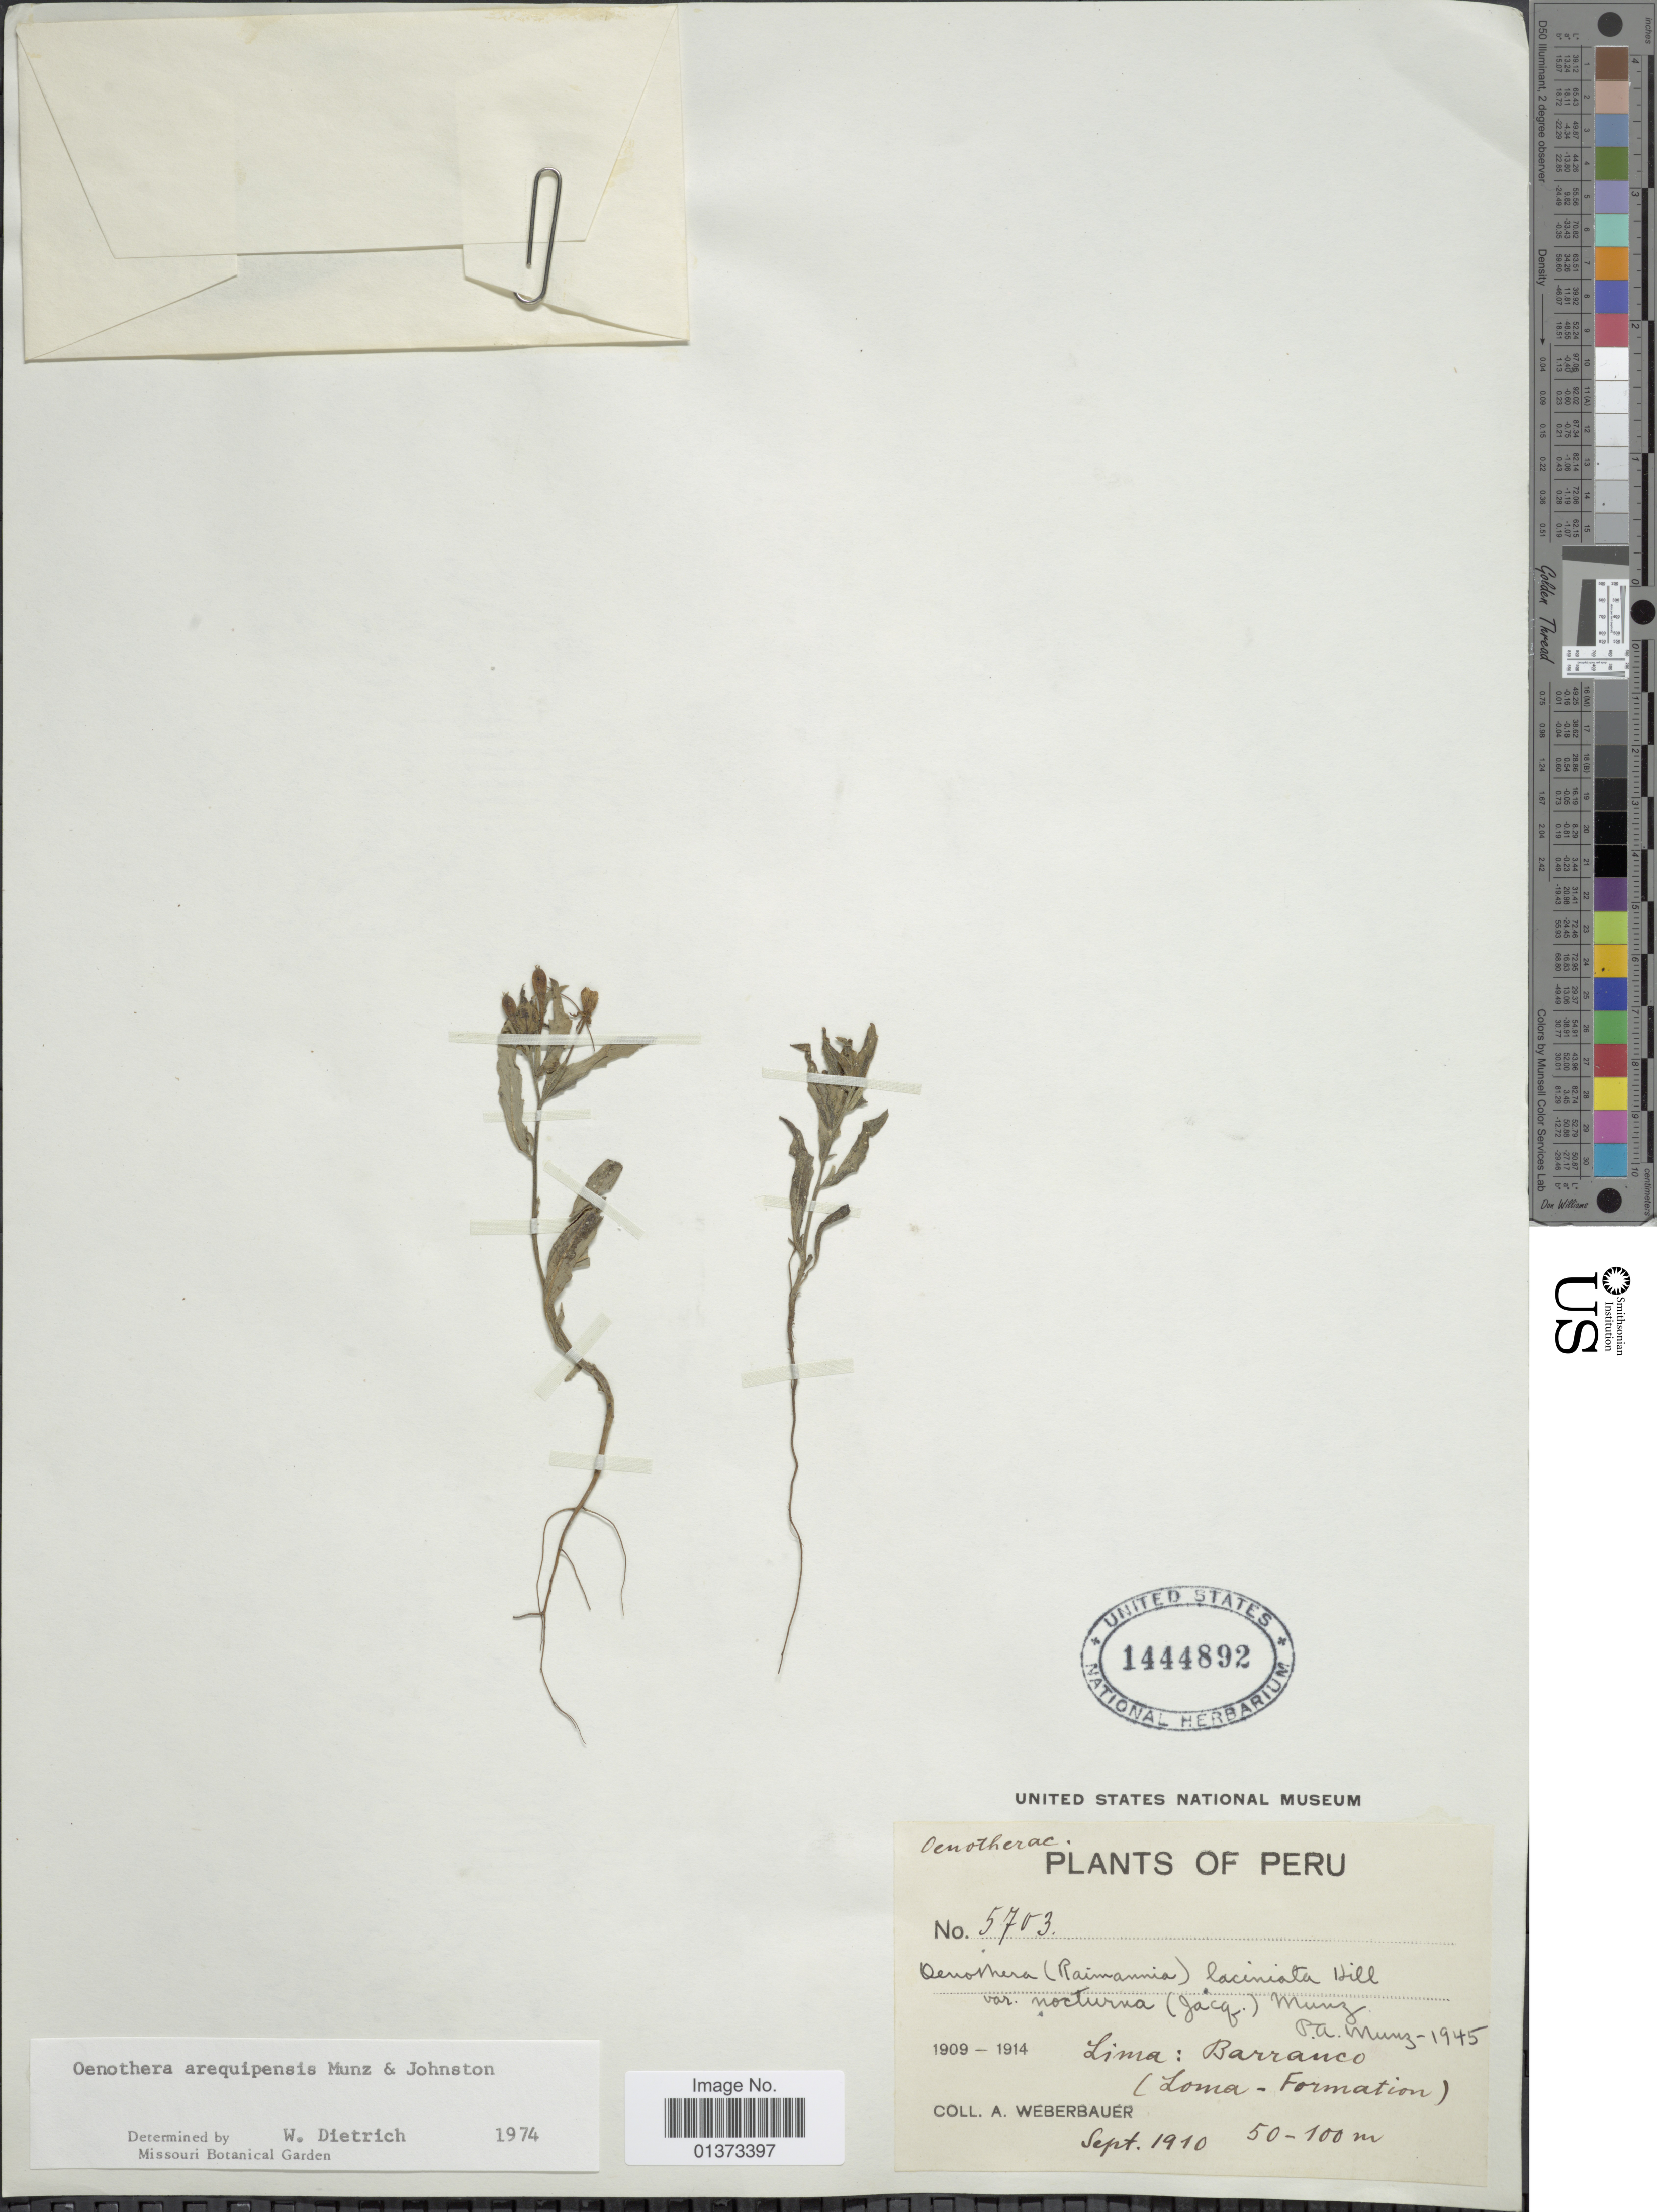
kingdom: Plantae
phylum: Tracheophyta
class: Magnoliopsida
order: Myrtales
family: Onagraceae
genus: Oenothera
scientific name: Oenothera arequipensis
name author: Munz & I.M. Johnst.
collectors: A. Weberbauer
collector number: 5703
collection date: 1910-09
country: Peru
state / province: Lima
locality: Barranco (Loma-Formation)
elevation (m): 50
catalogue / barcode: US 1444892